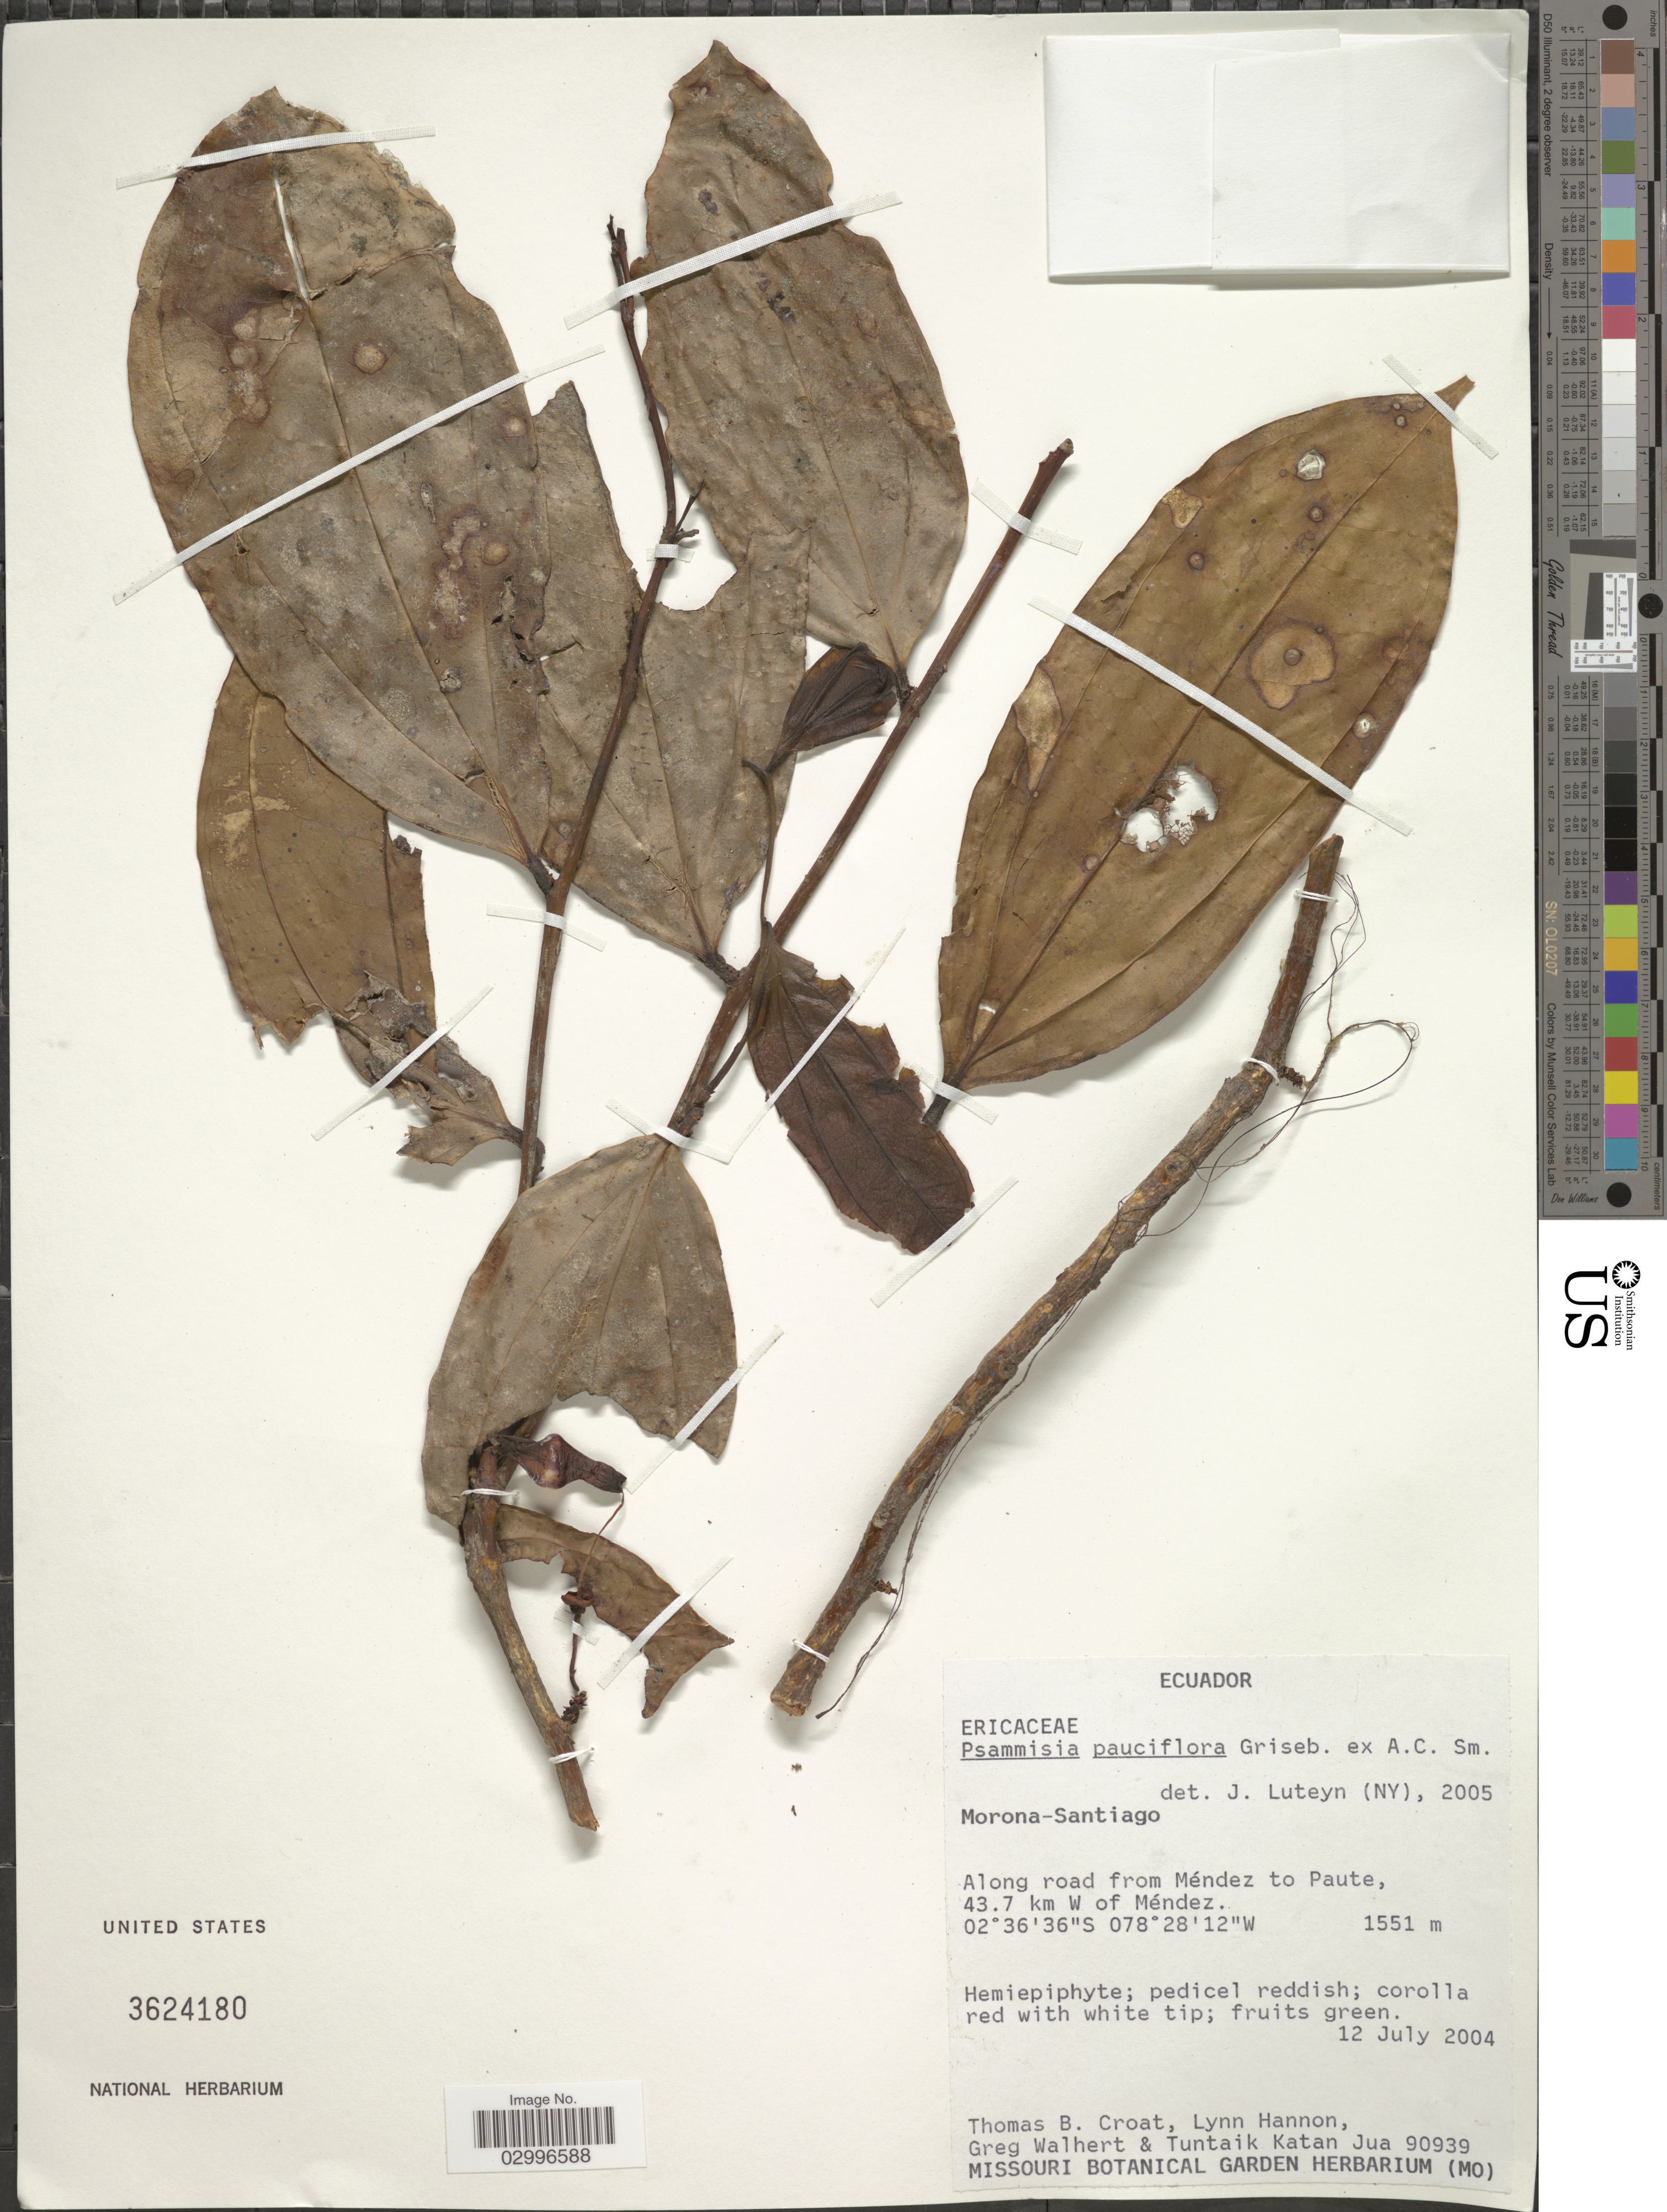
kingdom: Plantae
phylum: Tracheophyta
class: Magnoliopsida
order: Ericales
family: Ericaceae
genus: Psammisia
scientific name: Psammisia pauciflora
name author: Griseb. ex A.C. Sm.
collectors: T. B. Croat, L. Hannon, G. Walhert & T. Katan Jua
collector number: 90939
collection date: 2004-07-12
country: Ecuador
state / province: Morona-Santiago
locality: Along road from Méndez to 'paute, 43.7 km W of Méndez.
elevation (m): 1551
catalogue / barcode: US 3624180